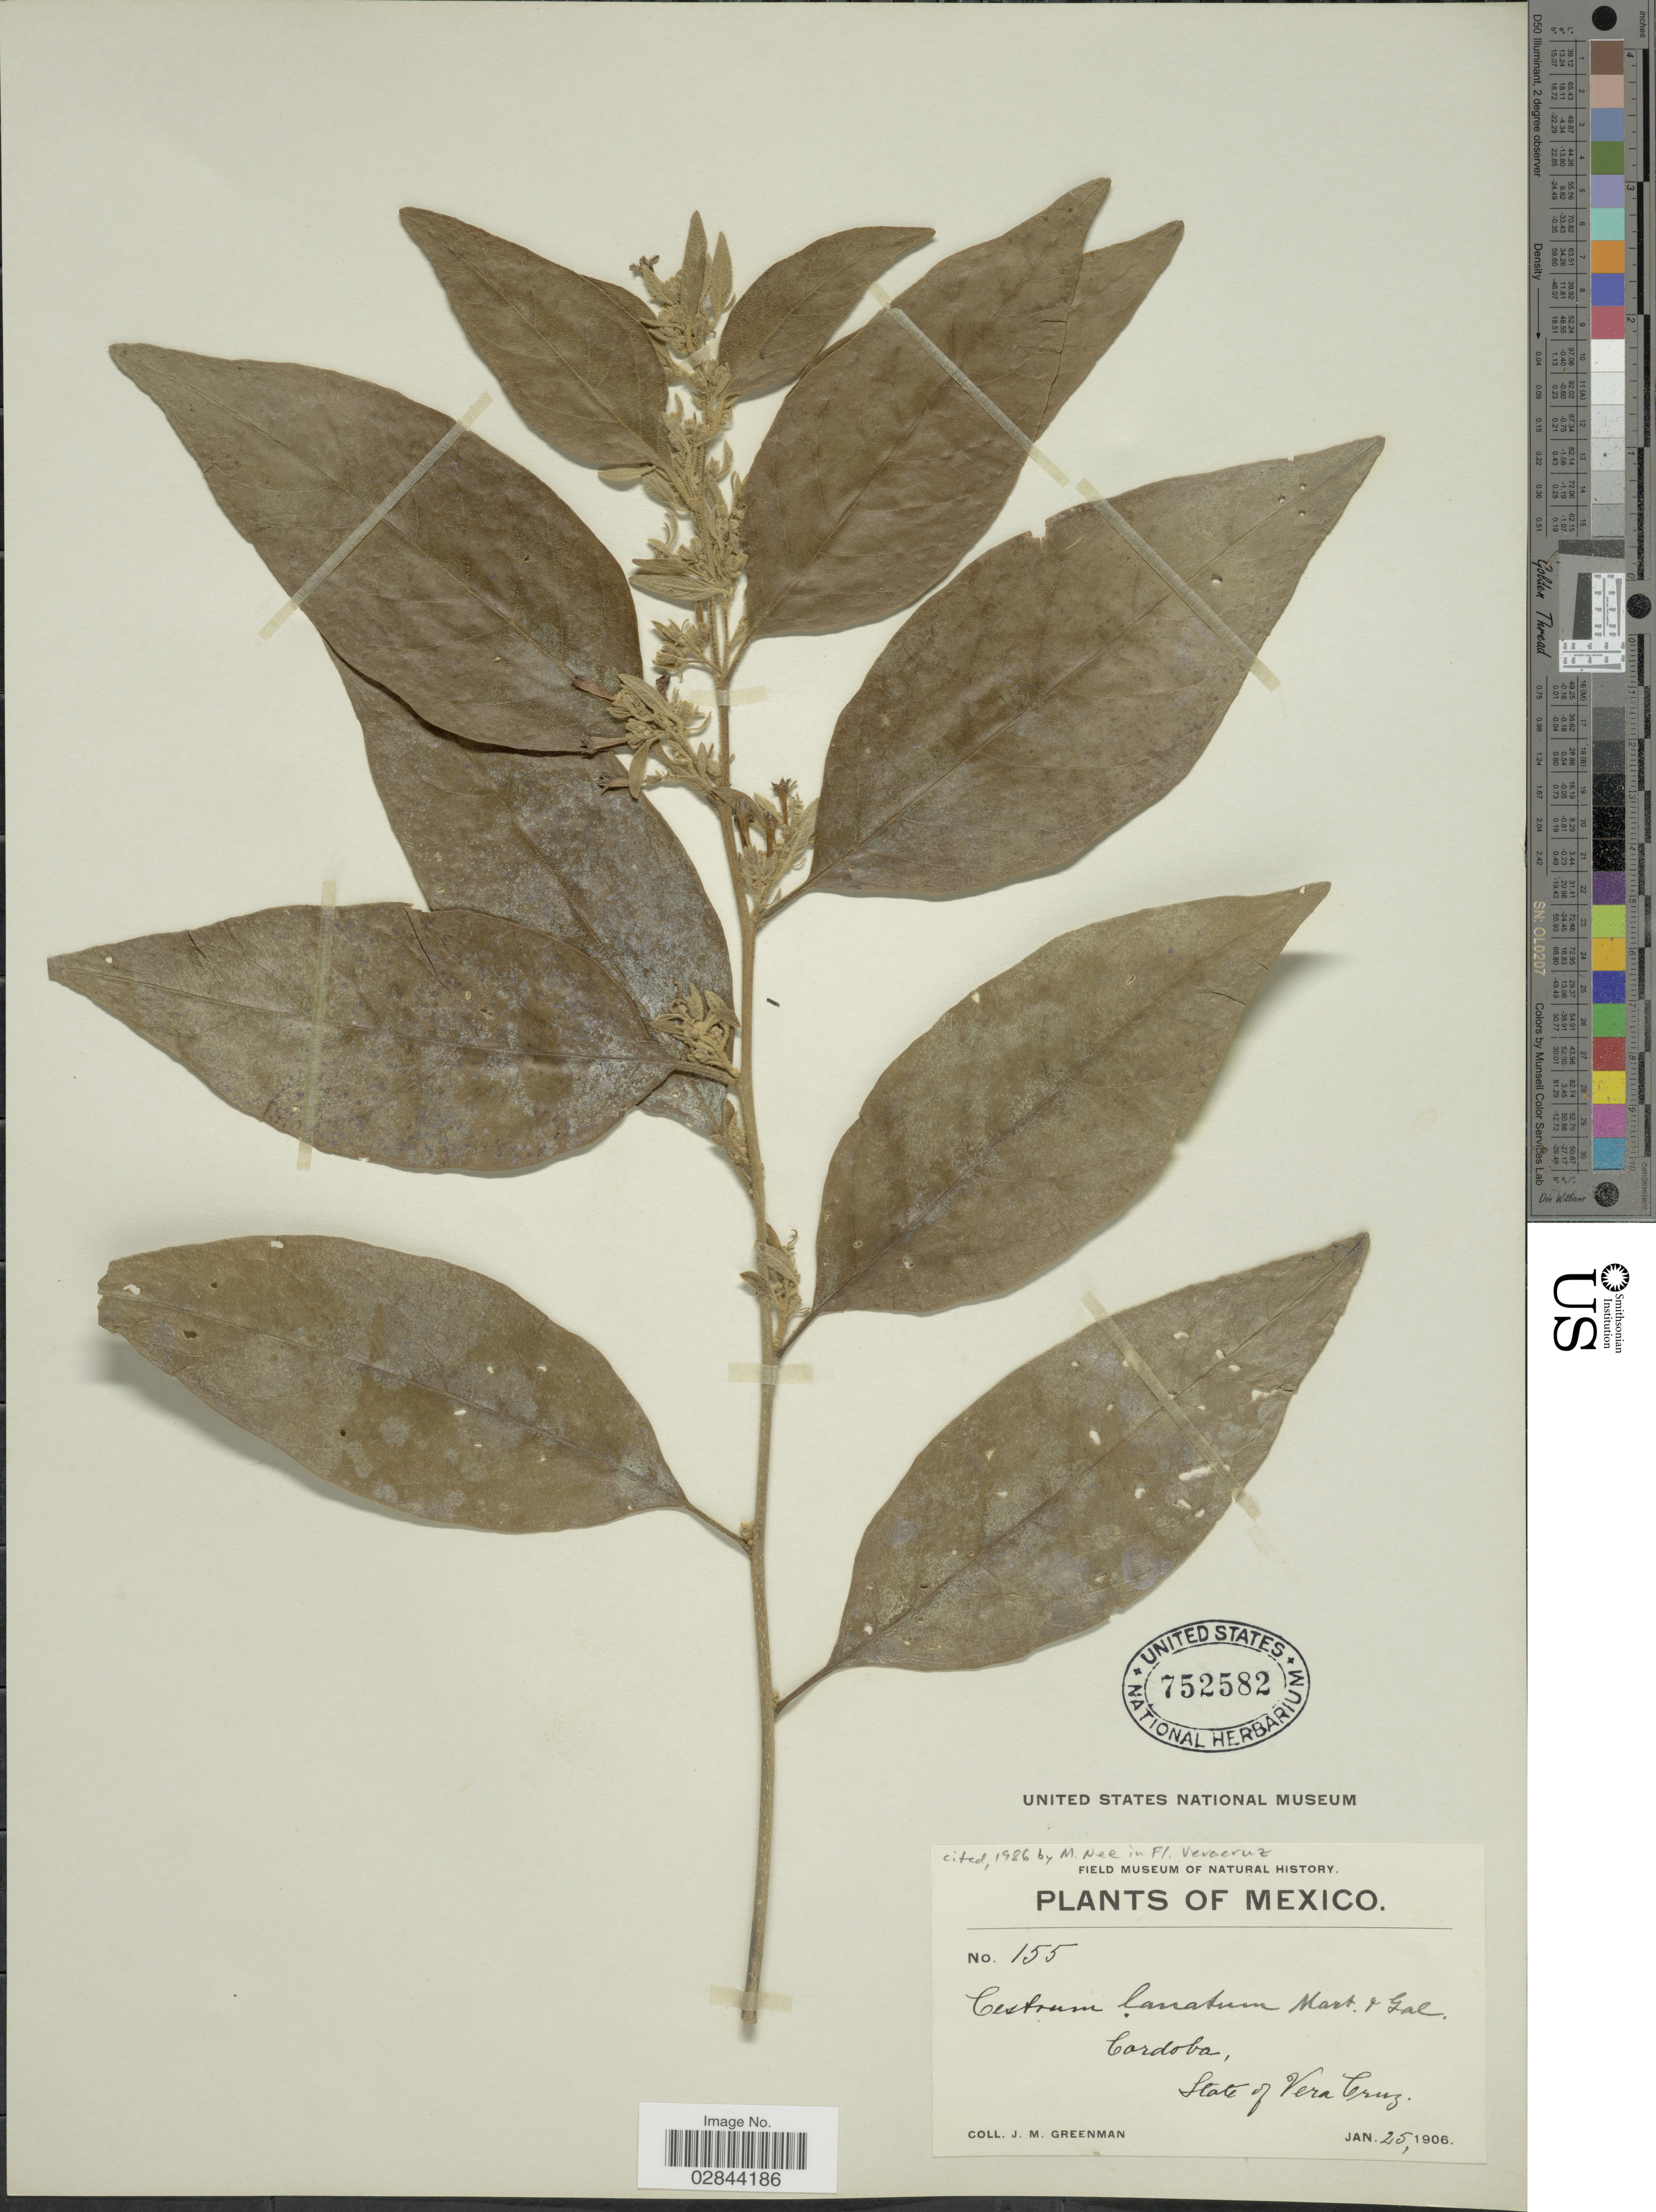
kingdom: Plantae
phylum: Tracheophyta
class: Magnoliopsida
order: Solanales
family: Solanaceae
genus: Cestrum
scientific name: Cestrum lanatum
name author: M. Martens & Galeotti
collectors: J. M. Greenman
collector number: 155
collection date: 1906-01-25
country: Mexico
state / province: Veracruz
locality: Cordoba, State of Vera Cruz.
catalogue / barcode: US 752582